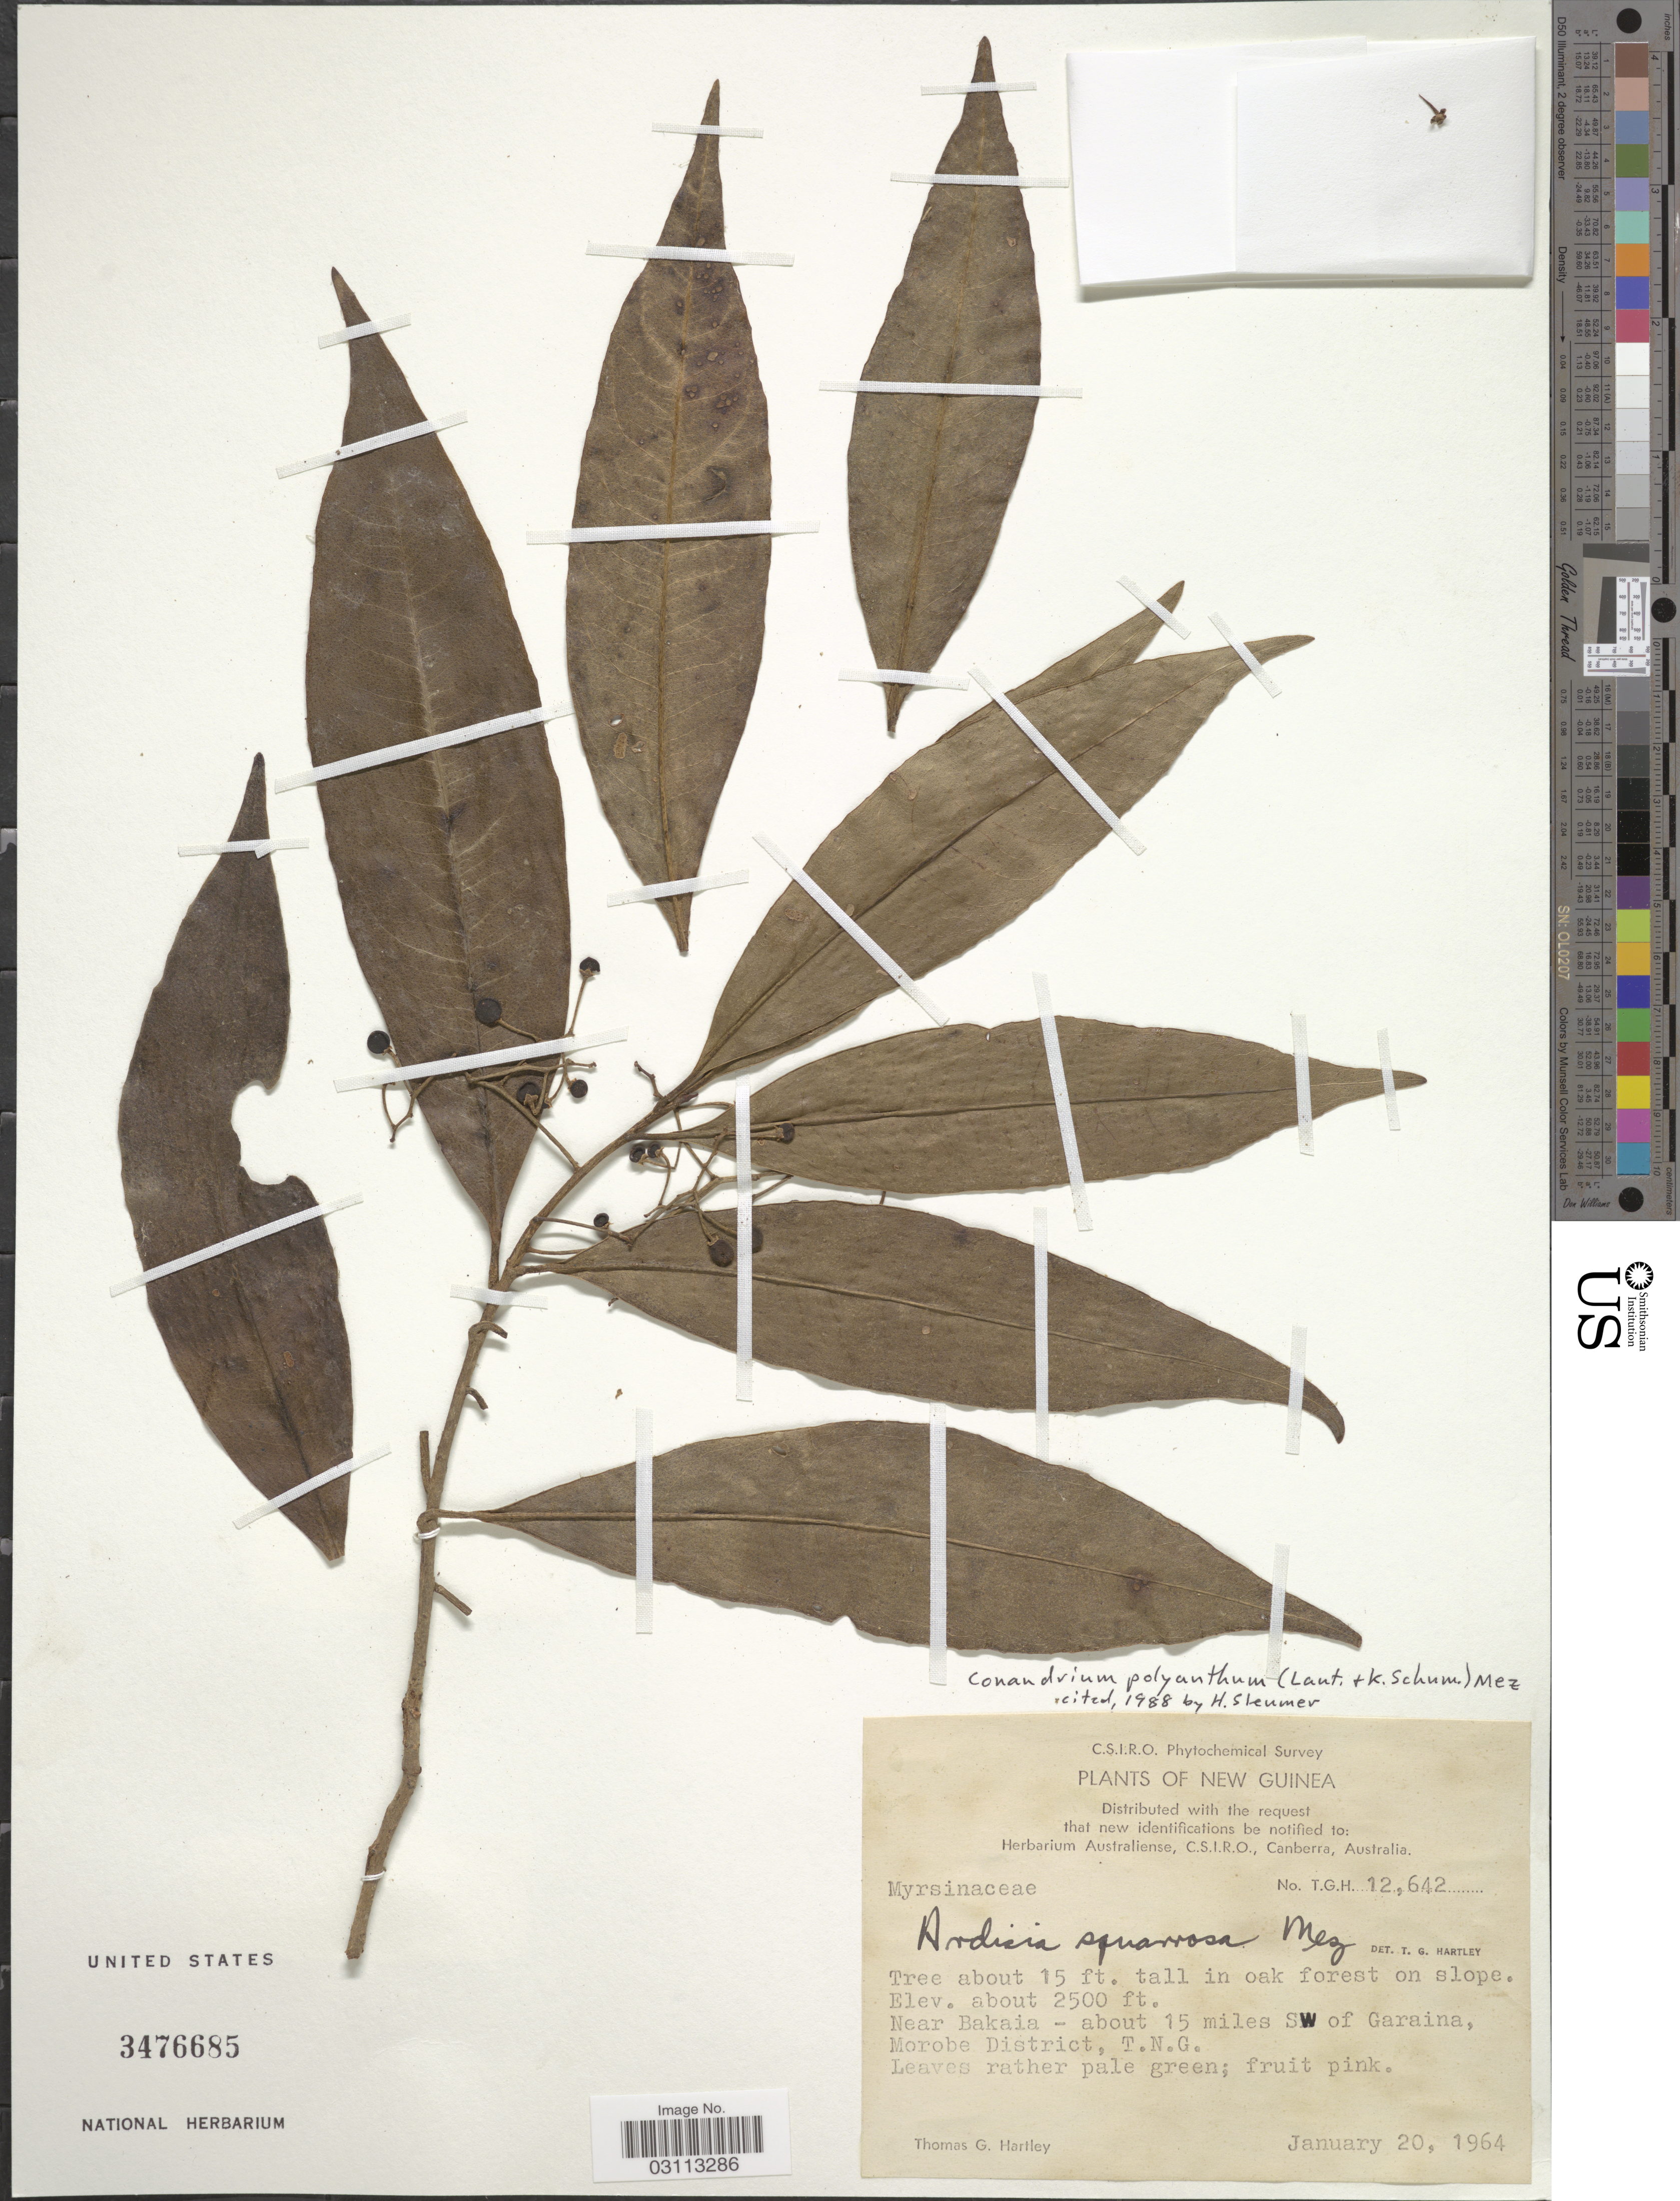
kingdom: Plantae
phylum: Tracheophyta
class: Magnoliopsida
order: Ericales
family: Primulaceae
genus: Conandrium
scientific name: Conandrium polyanthum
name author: (Lauterb. & K. Schum.) Mez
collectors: T. G. Hartley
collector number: TGH12642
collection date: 1964-01-20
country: Papua New Guinea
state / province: Morobe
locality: Near Bakaia - about 15 miles SW of Garaina, Morobe District, T.N.G.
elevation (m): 762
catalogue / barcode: US 3476685